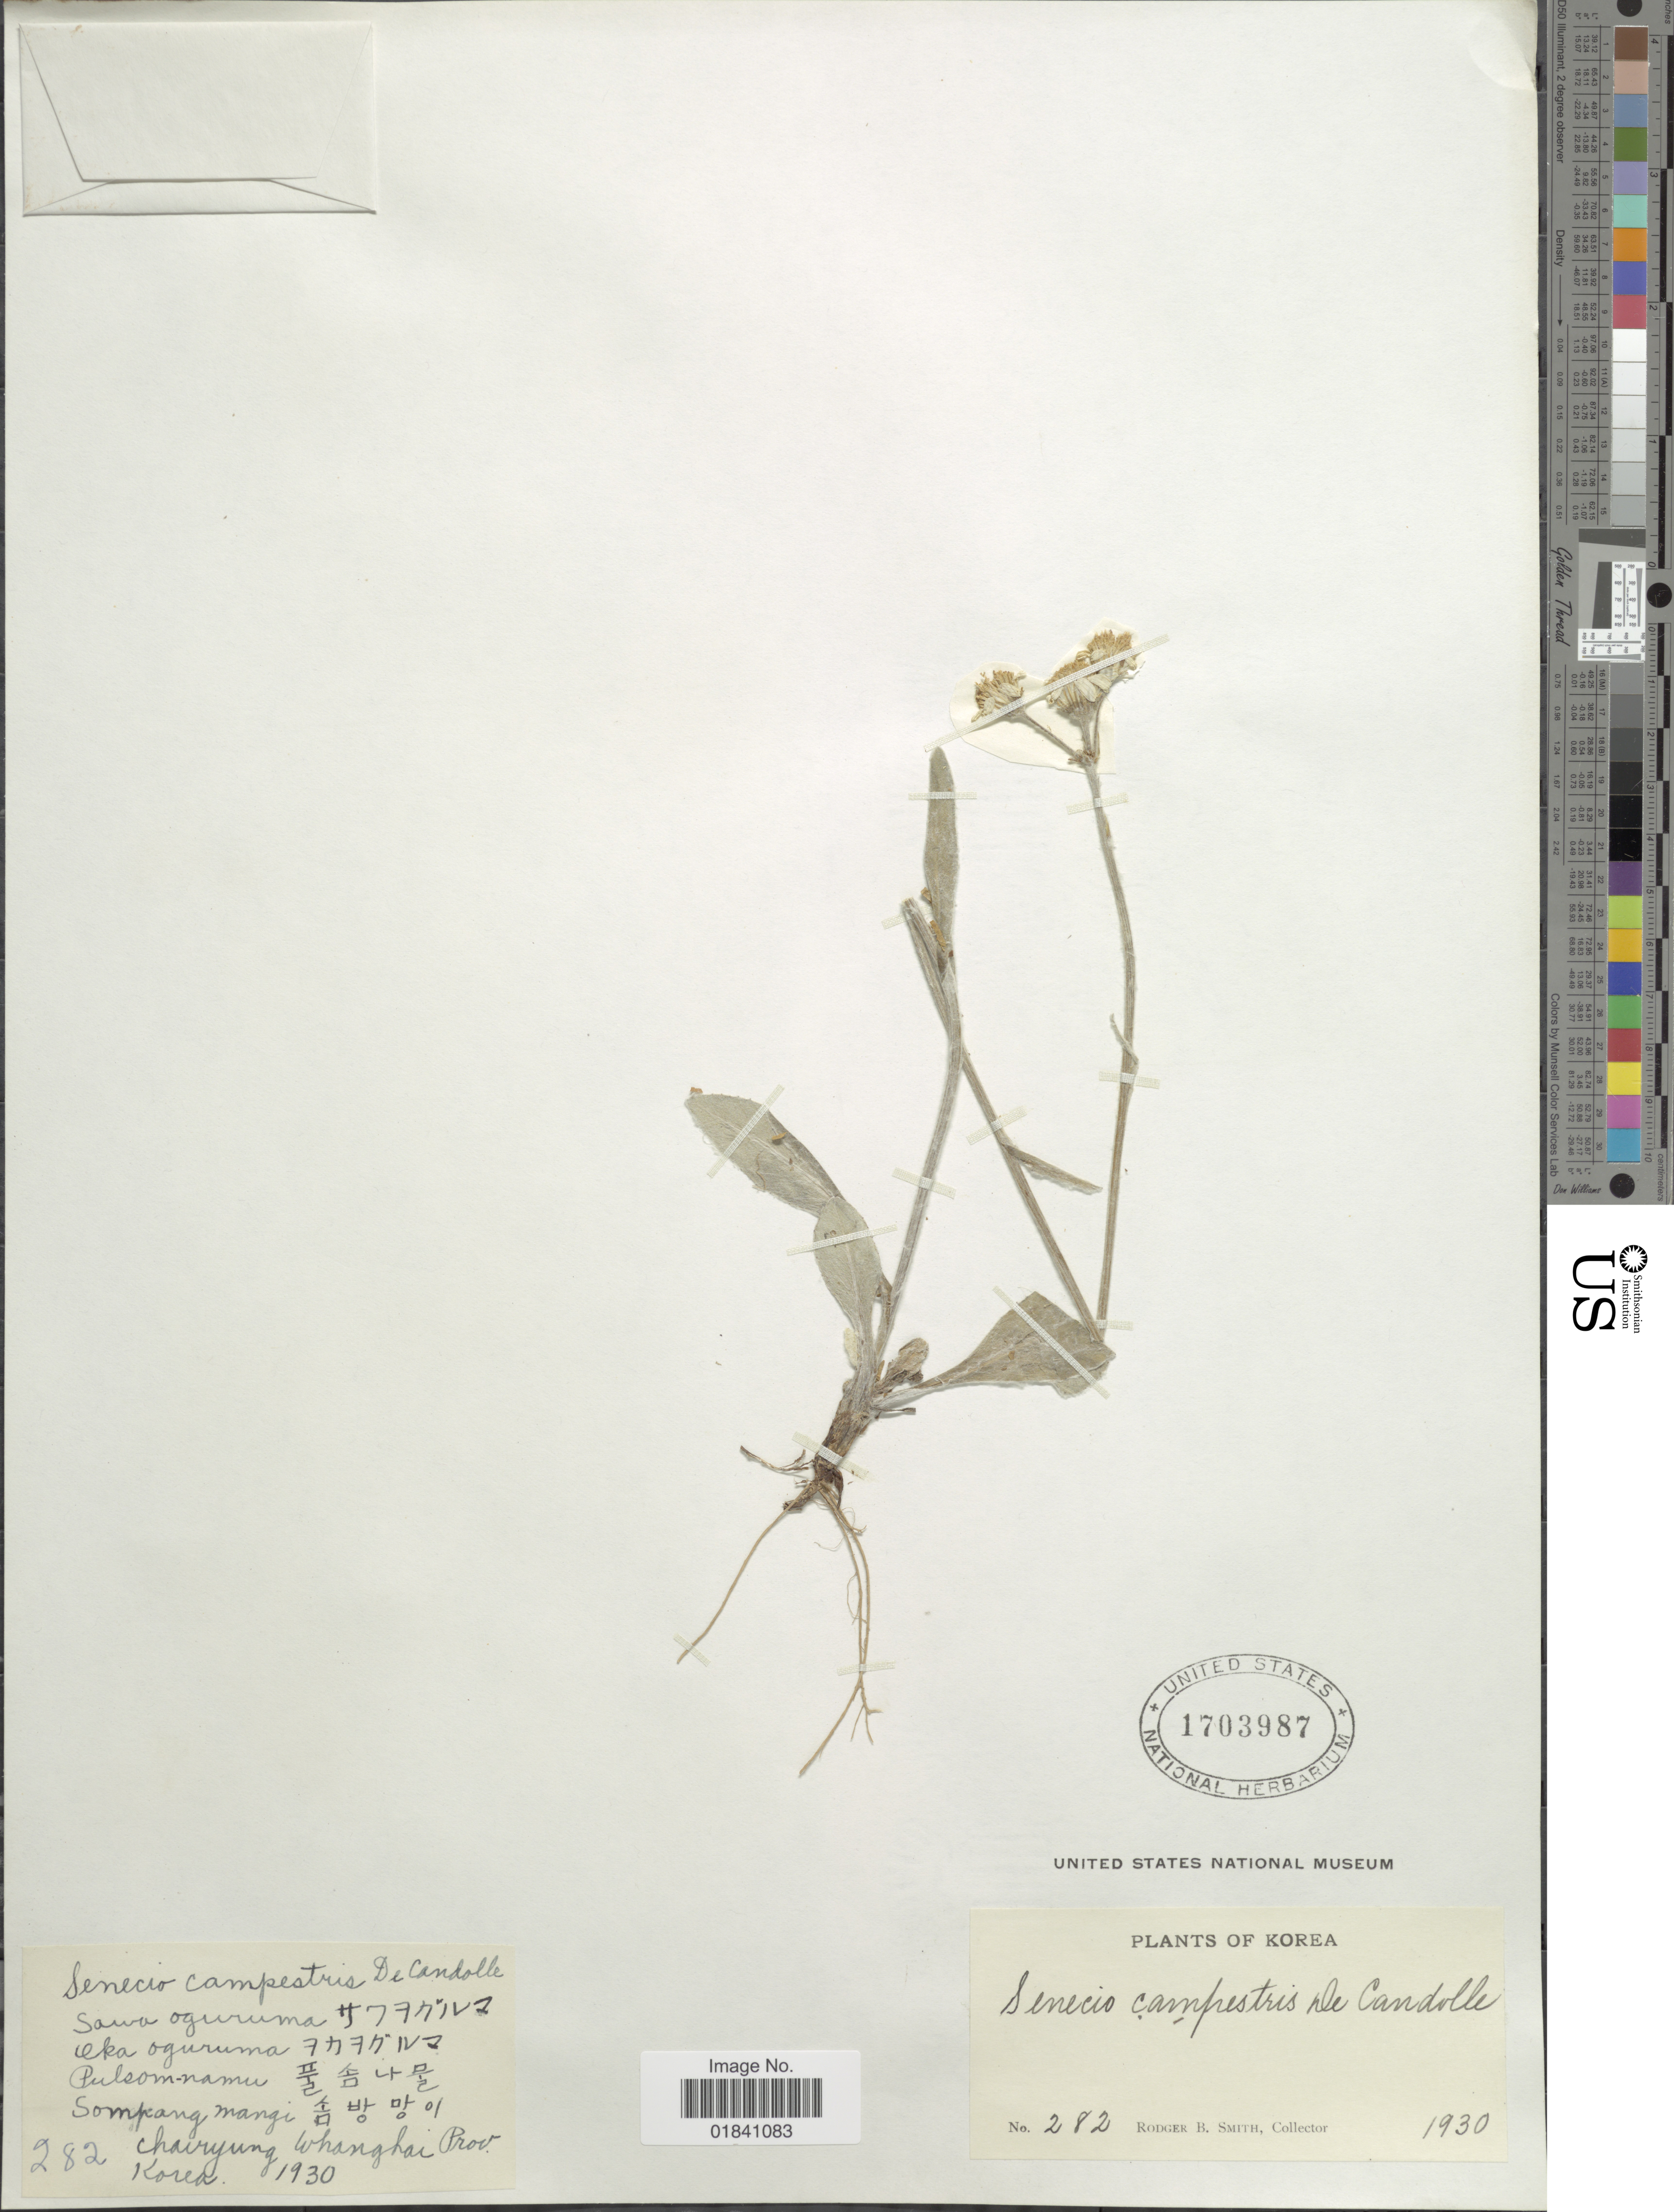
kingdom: Plantae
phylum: Tracheophyta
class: Magnoliopsida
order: Asterales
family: Asteraceae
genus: Senecio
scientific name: Senecio campestris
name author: DC.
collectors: R. B. Smith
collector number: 282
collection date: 1930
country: North Korea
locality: Chairyung Whanghai prov.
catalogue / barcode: US 1706987